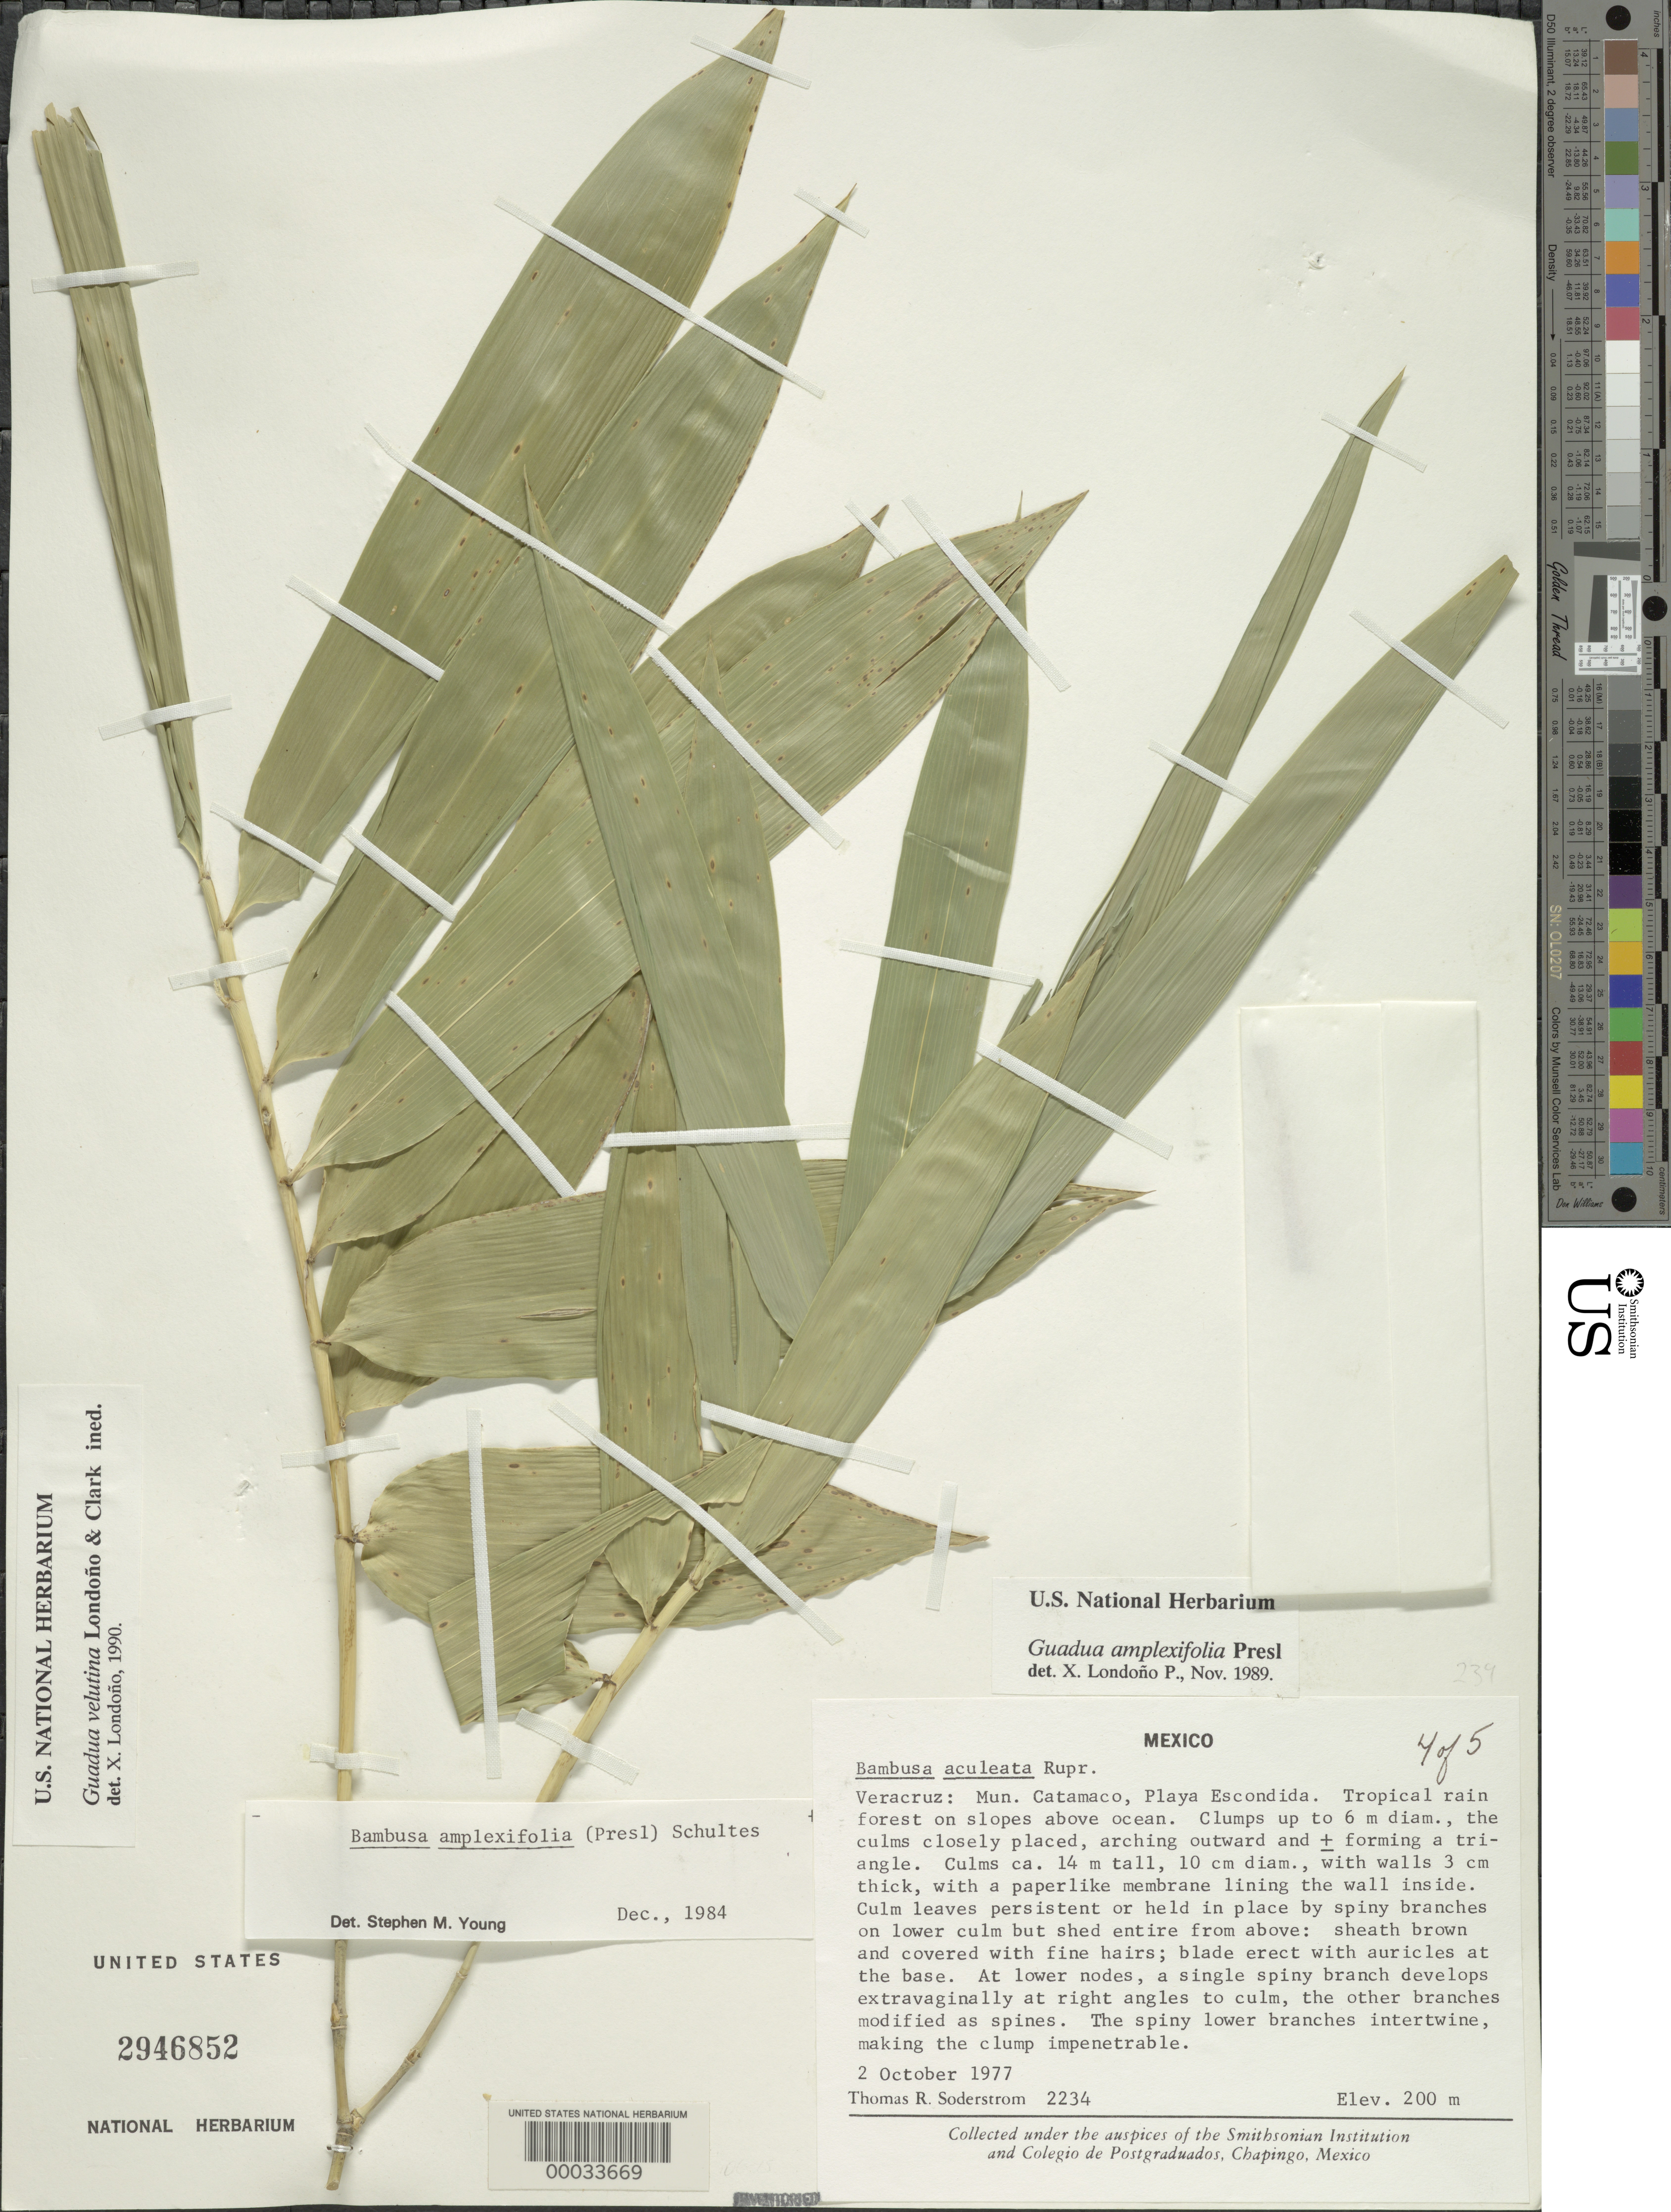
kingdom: Plantae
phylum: Tracheophyta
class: Liliopsida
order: Poales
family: Poaceae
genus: Guadua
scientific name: Guadua tuxtlensis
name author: Londoño & Ruíz-Sanchez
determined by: McMurchie, Elizabeth, (UNITED STATES)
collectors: T. R. Soderstrom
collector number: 2234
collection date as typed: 02 Oct 1977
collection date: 1977-10-02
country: Mexico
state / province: Veracruz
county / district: Catemaco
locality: Playa escondida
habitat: Tropical rain forest on slopes above ocean.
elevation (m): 200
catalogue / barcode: US 2946852